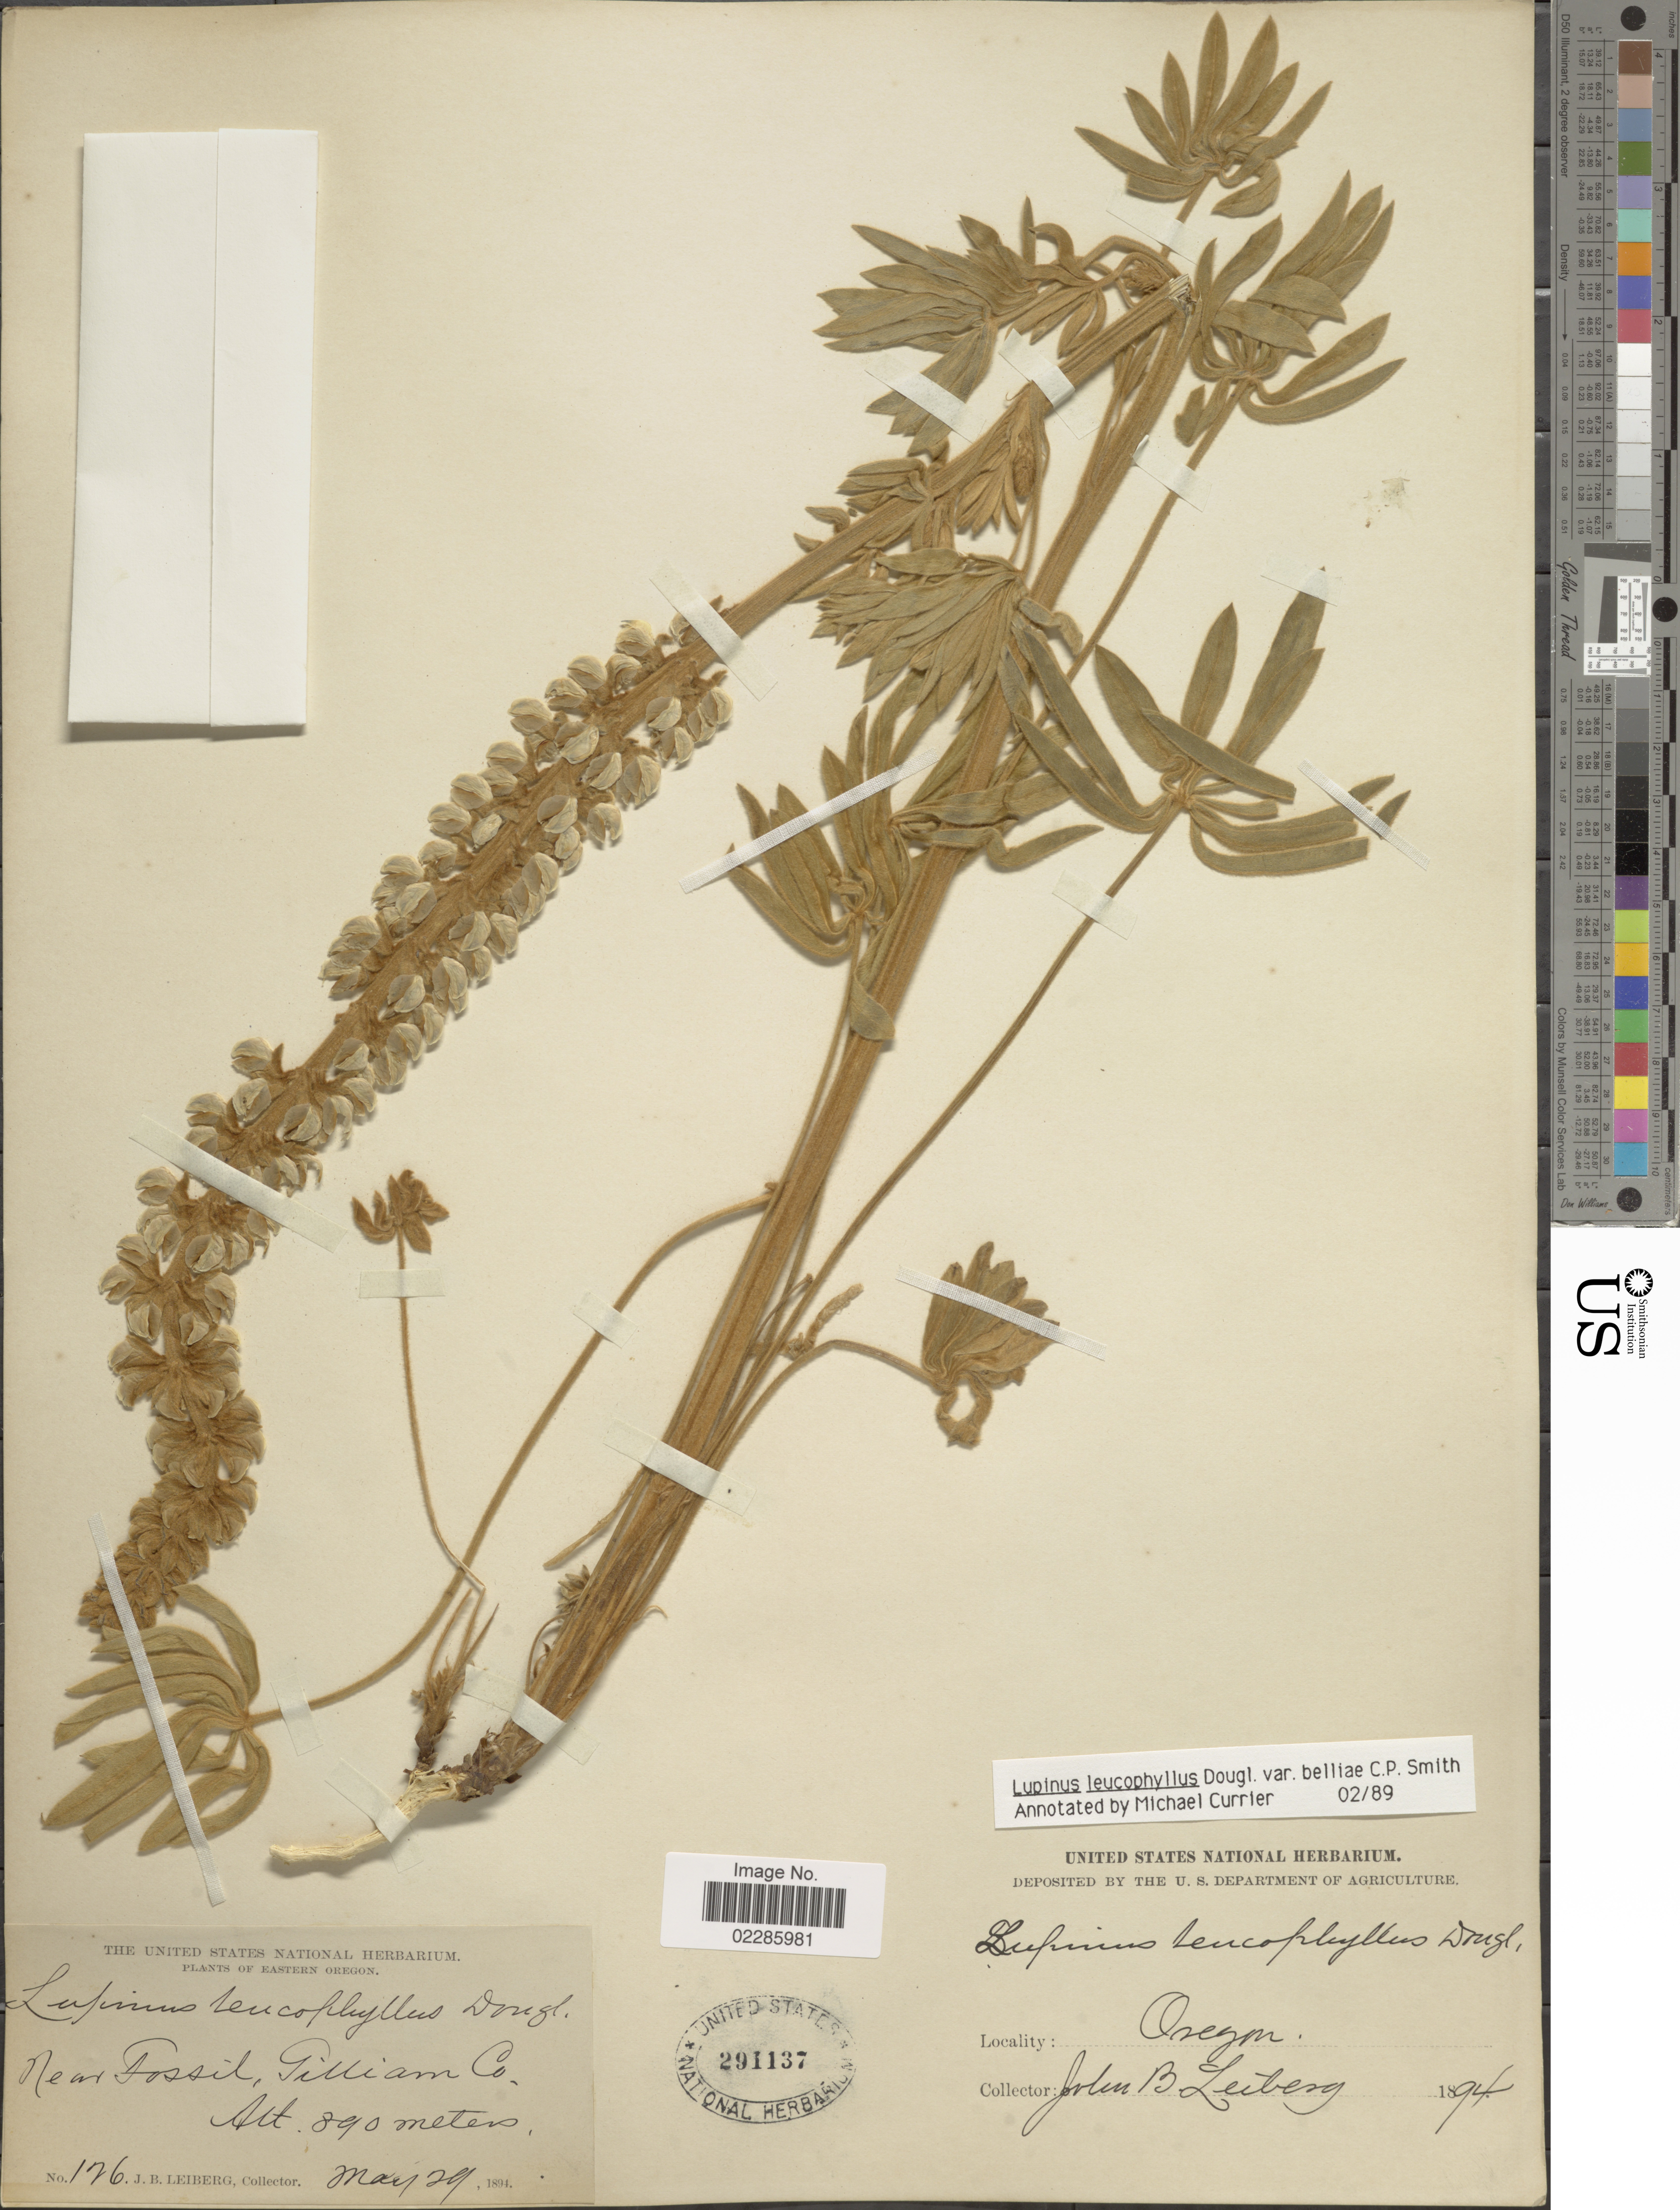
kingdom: Plantae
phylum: Tracheophyta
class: Magnoliopsida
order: Fabales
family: Fabaceae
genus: Lupinus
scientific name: Lupinus leucophyllus var. belliae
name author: C.P. Sm.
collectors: J. B. Leiberg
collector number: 126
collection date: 1894-05-29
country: United States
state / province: Oregon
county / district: Gilliam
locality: Eastern Oregon, Near Fossil, Gilliam Co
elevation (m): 890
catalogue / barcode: US 291137